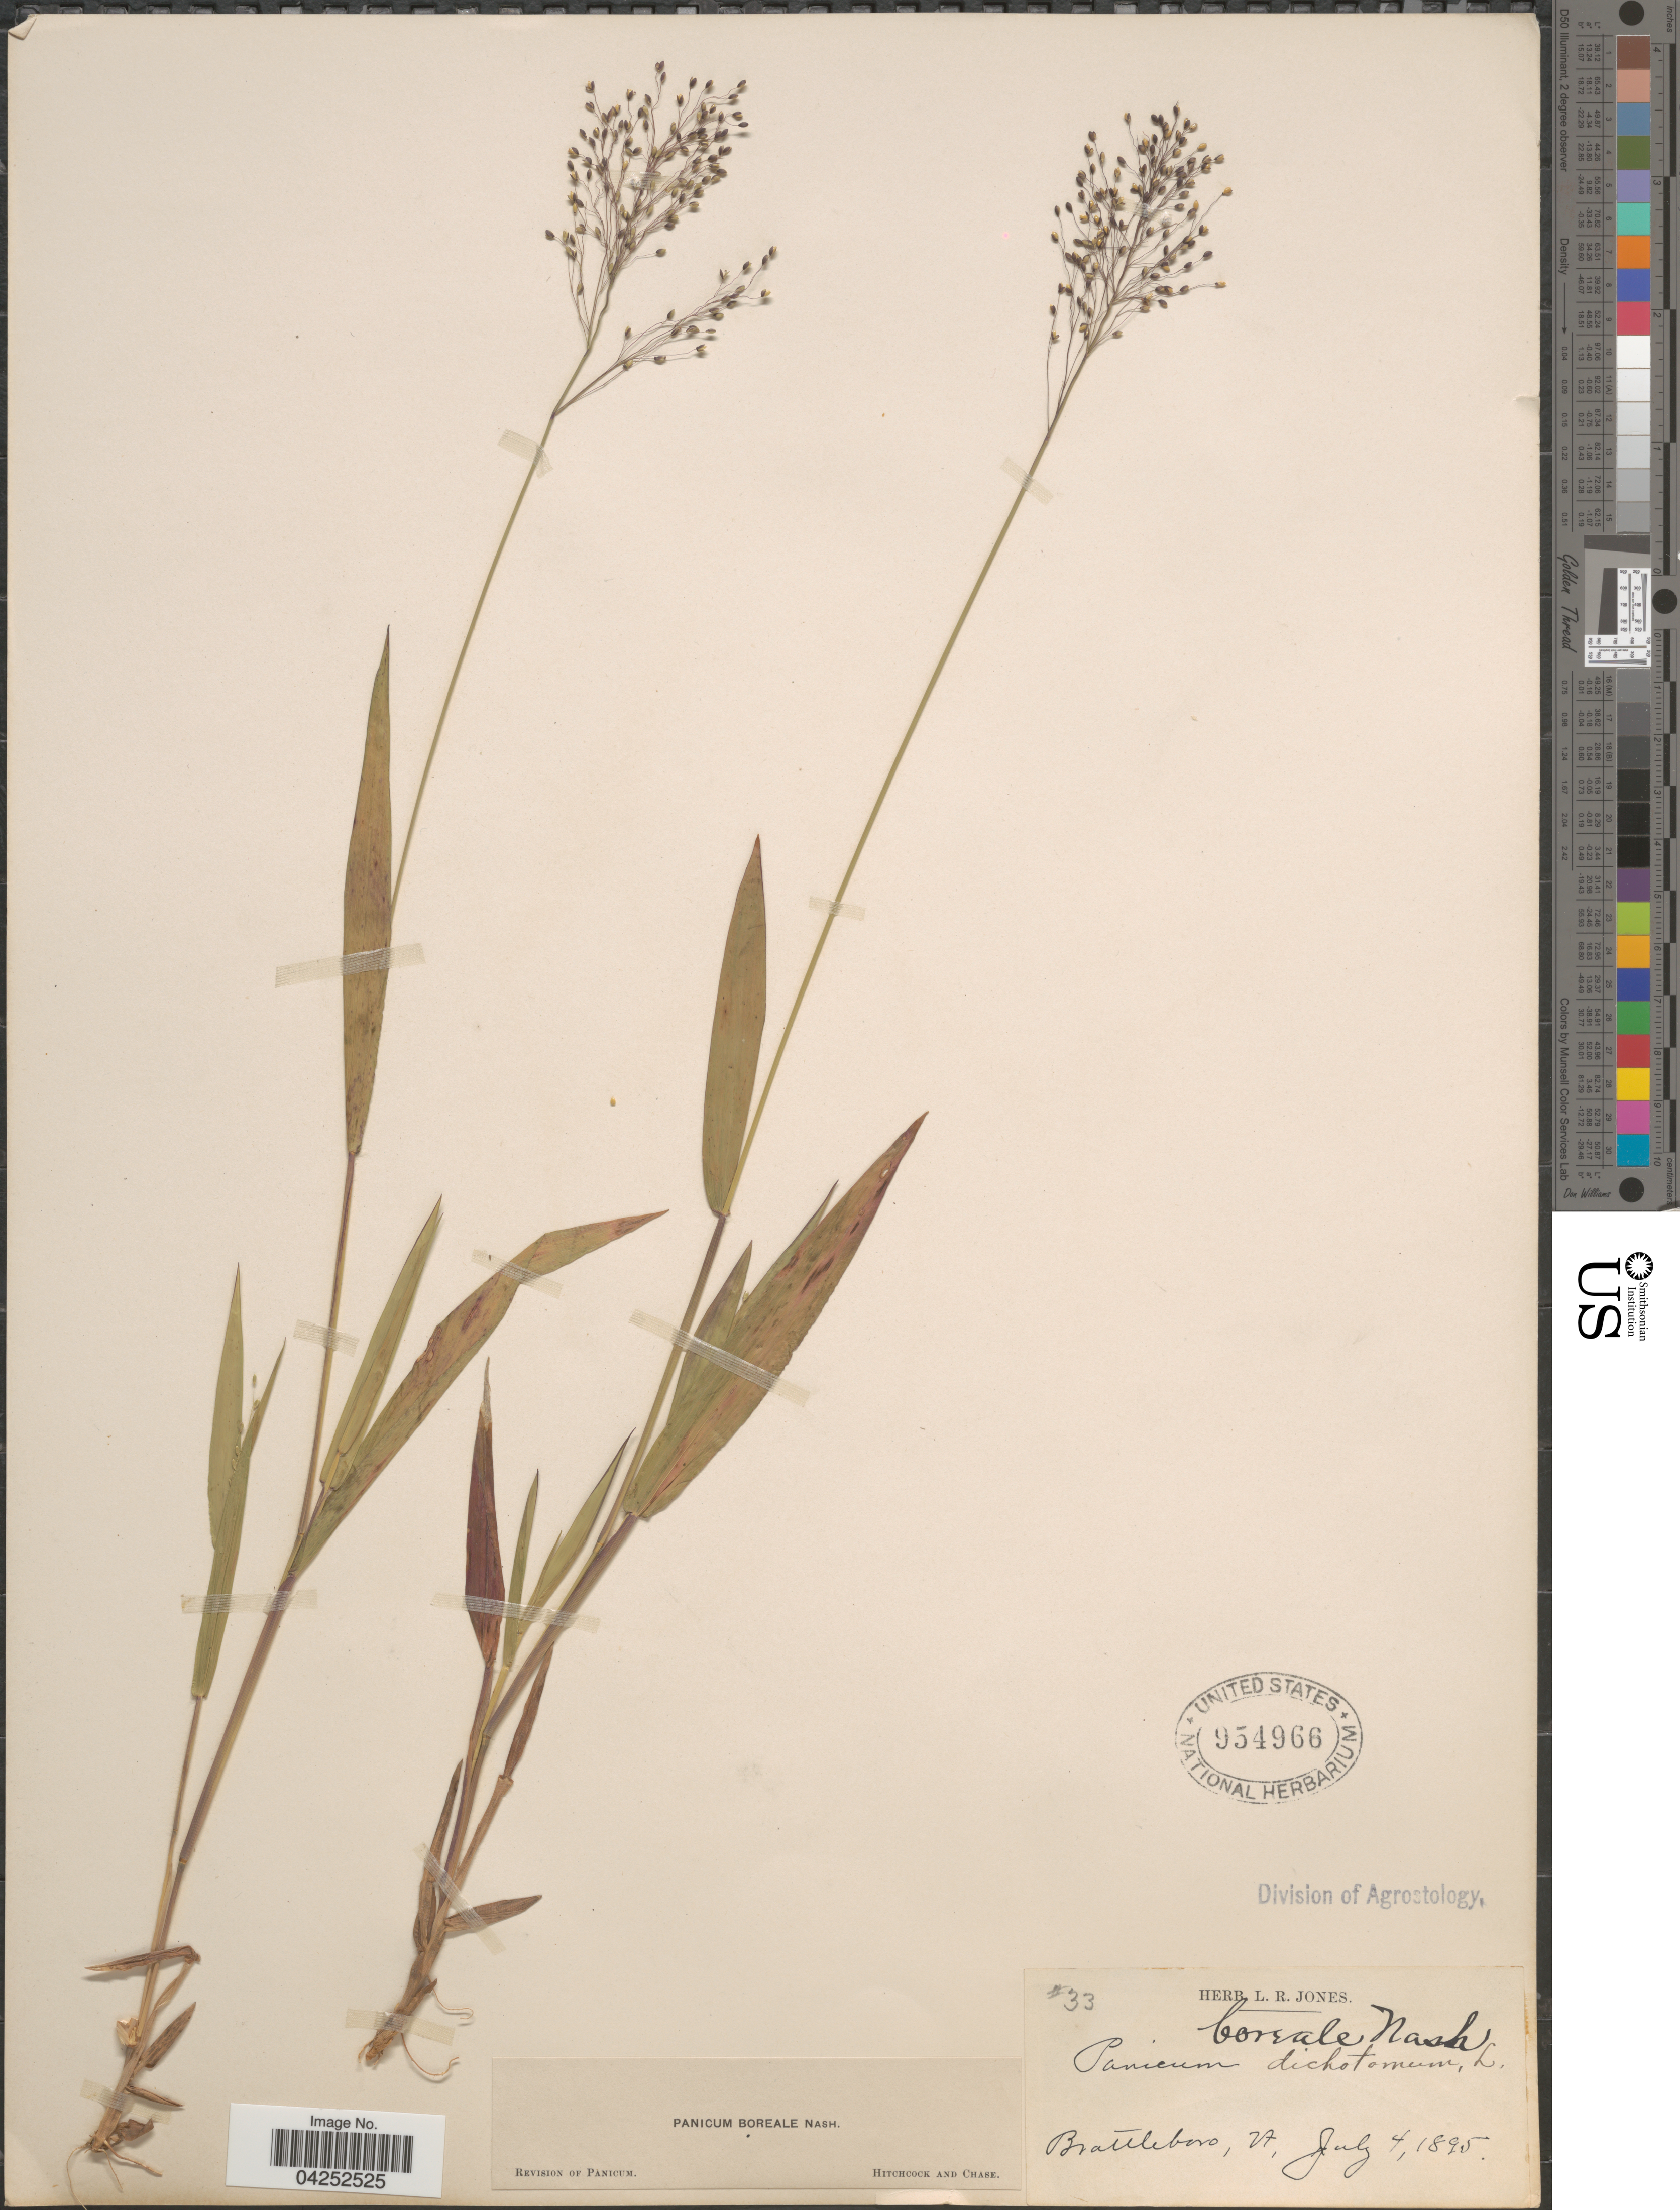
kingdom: Plantae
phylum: Tracheophyta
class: Liliopsida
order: Poales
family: Poaceae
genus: Dichanthelium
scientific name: Dichanthelium boreale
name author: (Nash) Freckmann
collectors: ex herb. L. R. Jones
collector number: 33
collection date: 1895-07-04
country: United States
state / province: Vermont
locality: Brattleboro.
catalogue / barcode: US 954966